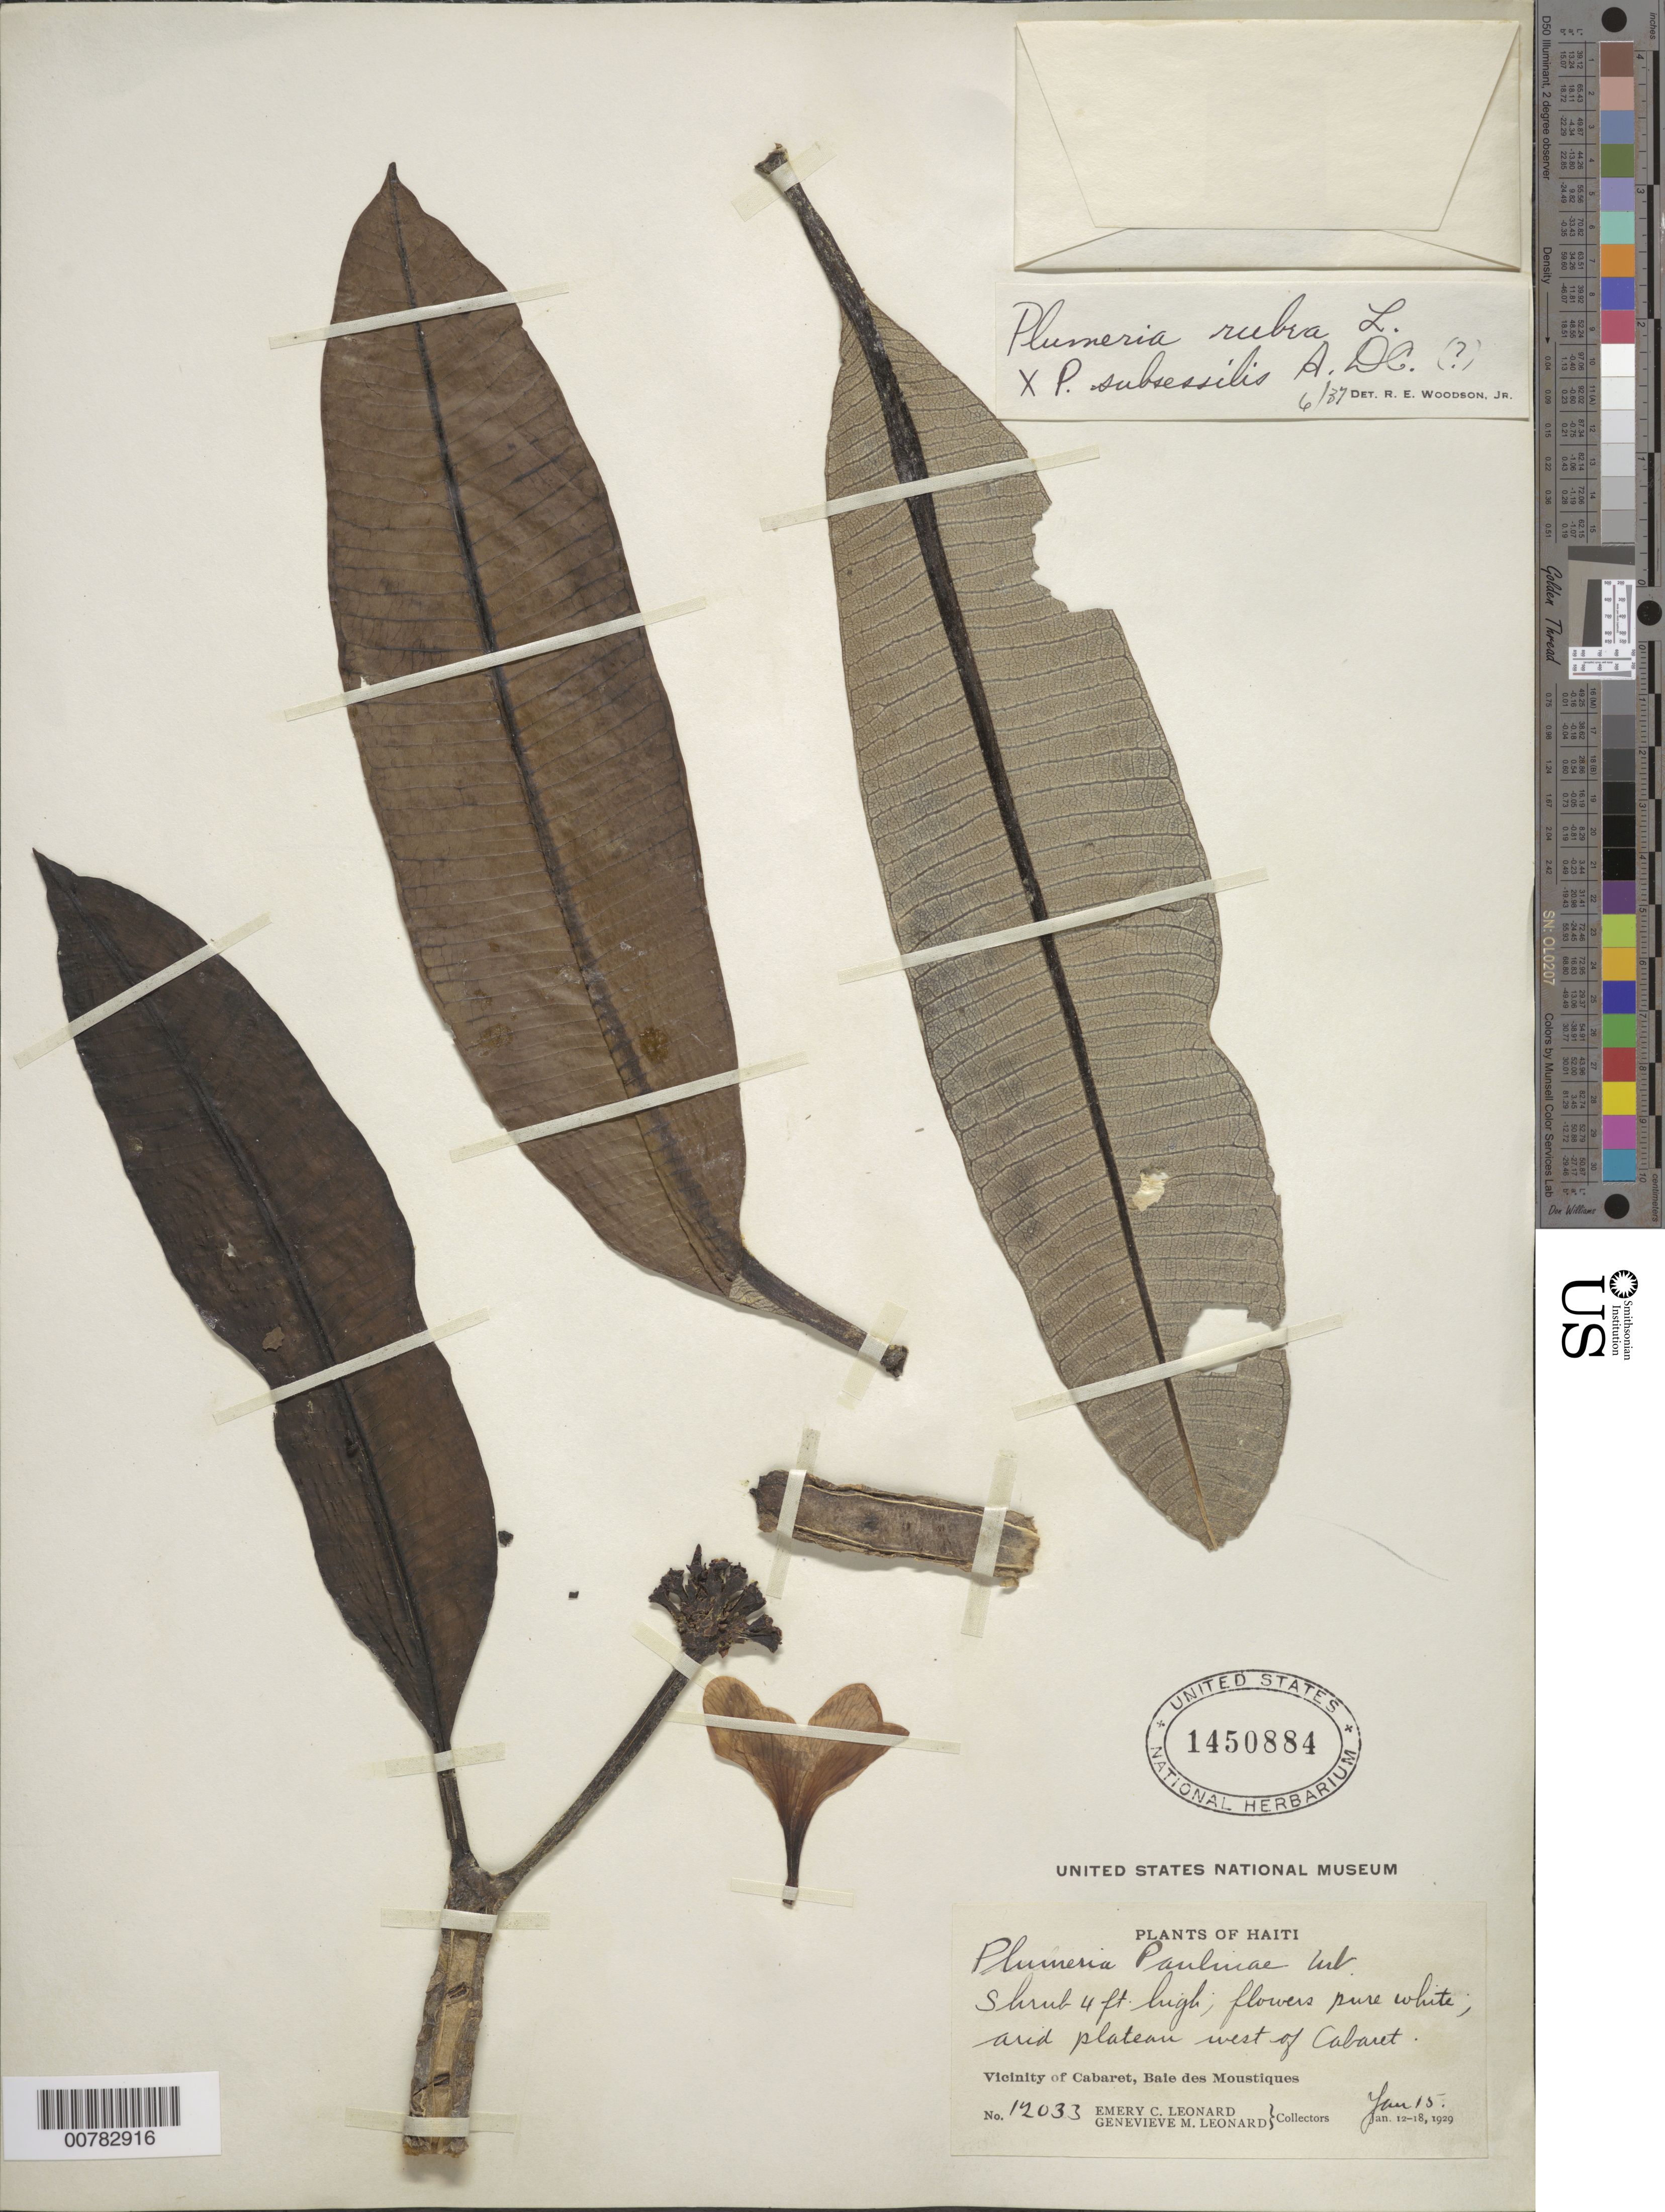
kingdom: Plantae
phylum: Tracheophyta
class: Magnoliopsida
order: Gentianales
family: Apocynaceae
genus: Plumeria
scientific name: Plumeria rubra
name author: L.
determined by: Woodson, R. E., Jr.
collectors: E. C. Leonard & G. M. Leonard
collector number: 12033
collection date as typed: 15 Jan 1929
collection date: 1929-01-15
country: Haiti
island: Hispaniola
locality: Baie des Moustiques, vicinity of Cabaret, west of Cabaret.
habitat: Arid plateau.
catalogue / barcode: US 1450884